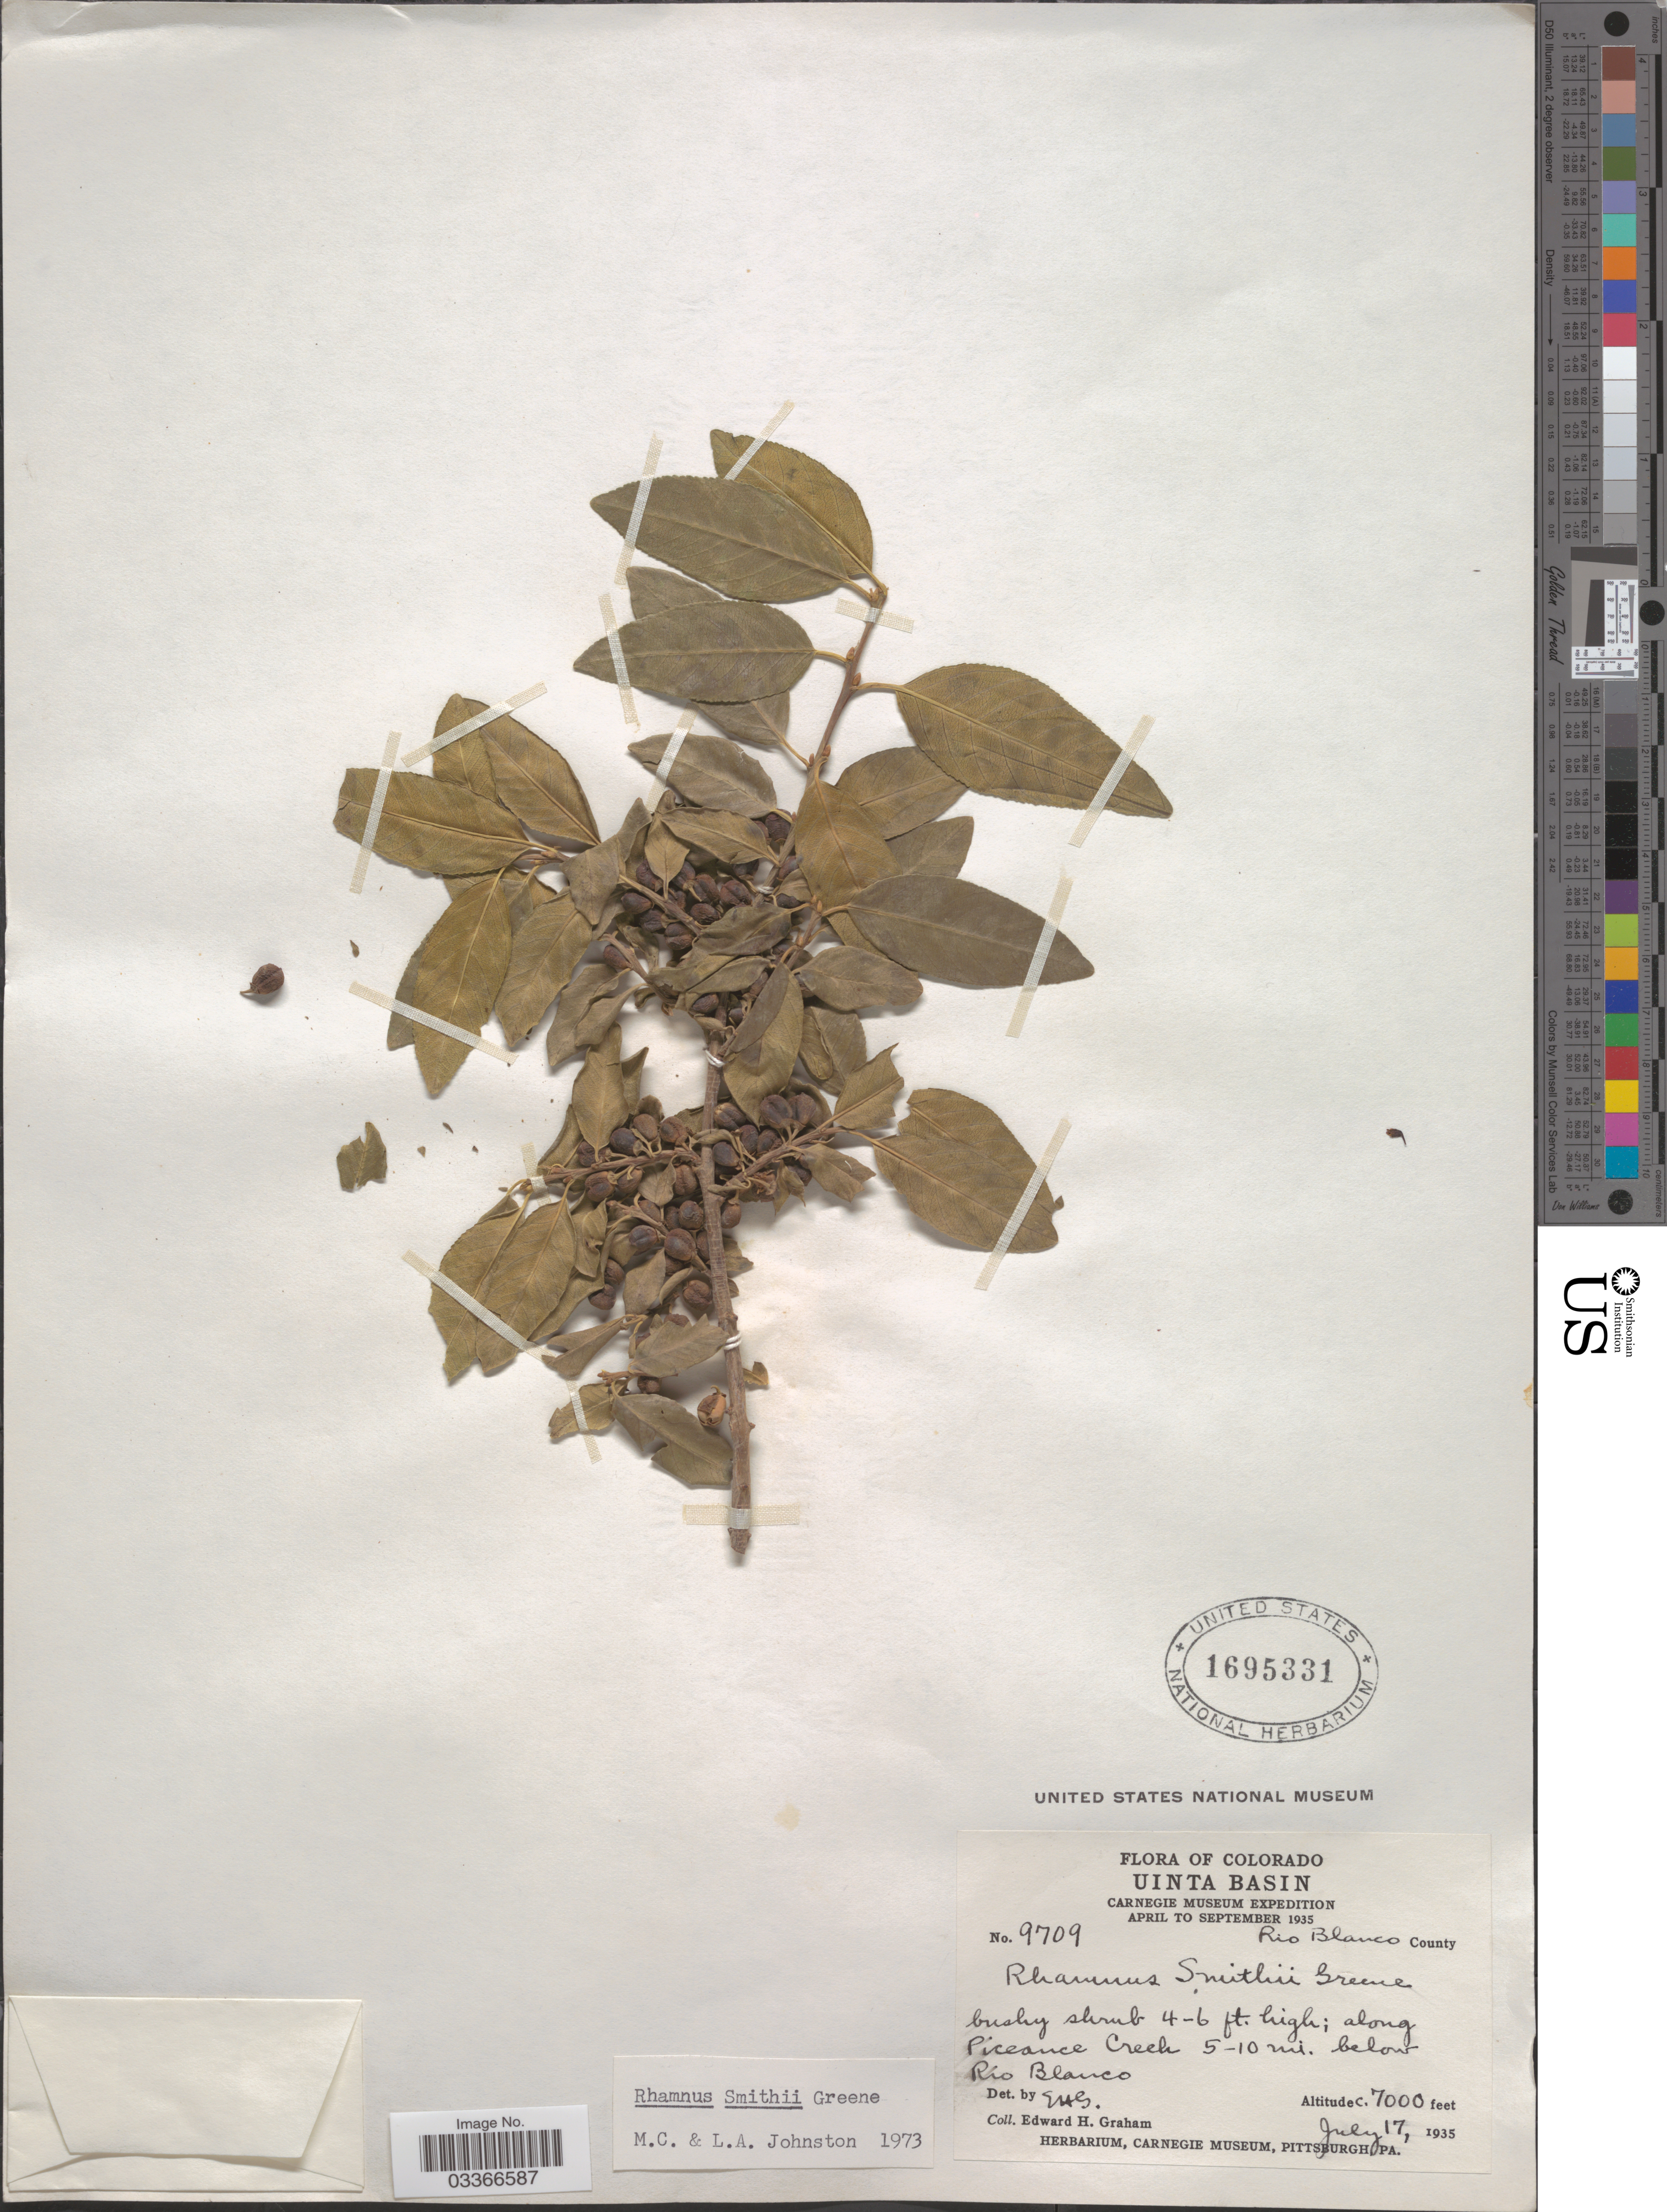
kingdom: Plantae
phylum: Tracheophyta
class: Magnoliopsida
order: Rosales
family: Rhamnaceae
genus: Rhamnus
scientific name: Rhamnus smithii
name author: Greene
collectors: E. H. Graham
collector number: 9709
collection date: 1935-07-17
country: United States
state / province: Colorado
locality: Uinta Basin. Rio Blanco County. Along Piceance Creek 5-10 mi. below Rio Blanco.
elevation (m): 2134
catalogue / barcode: US 1695331